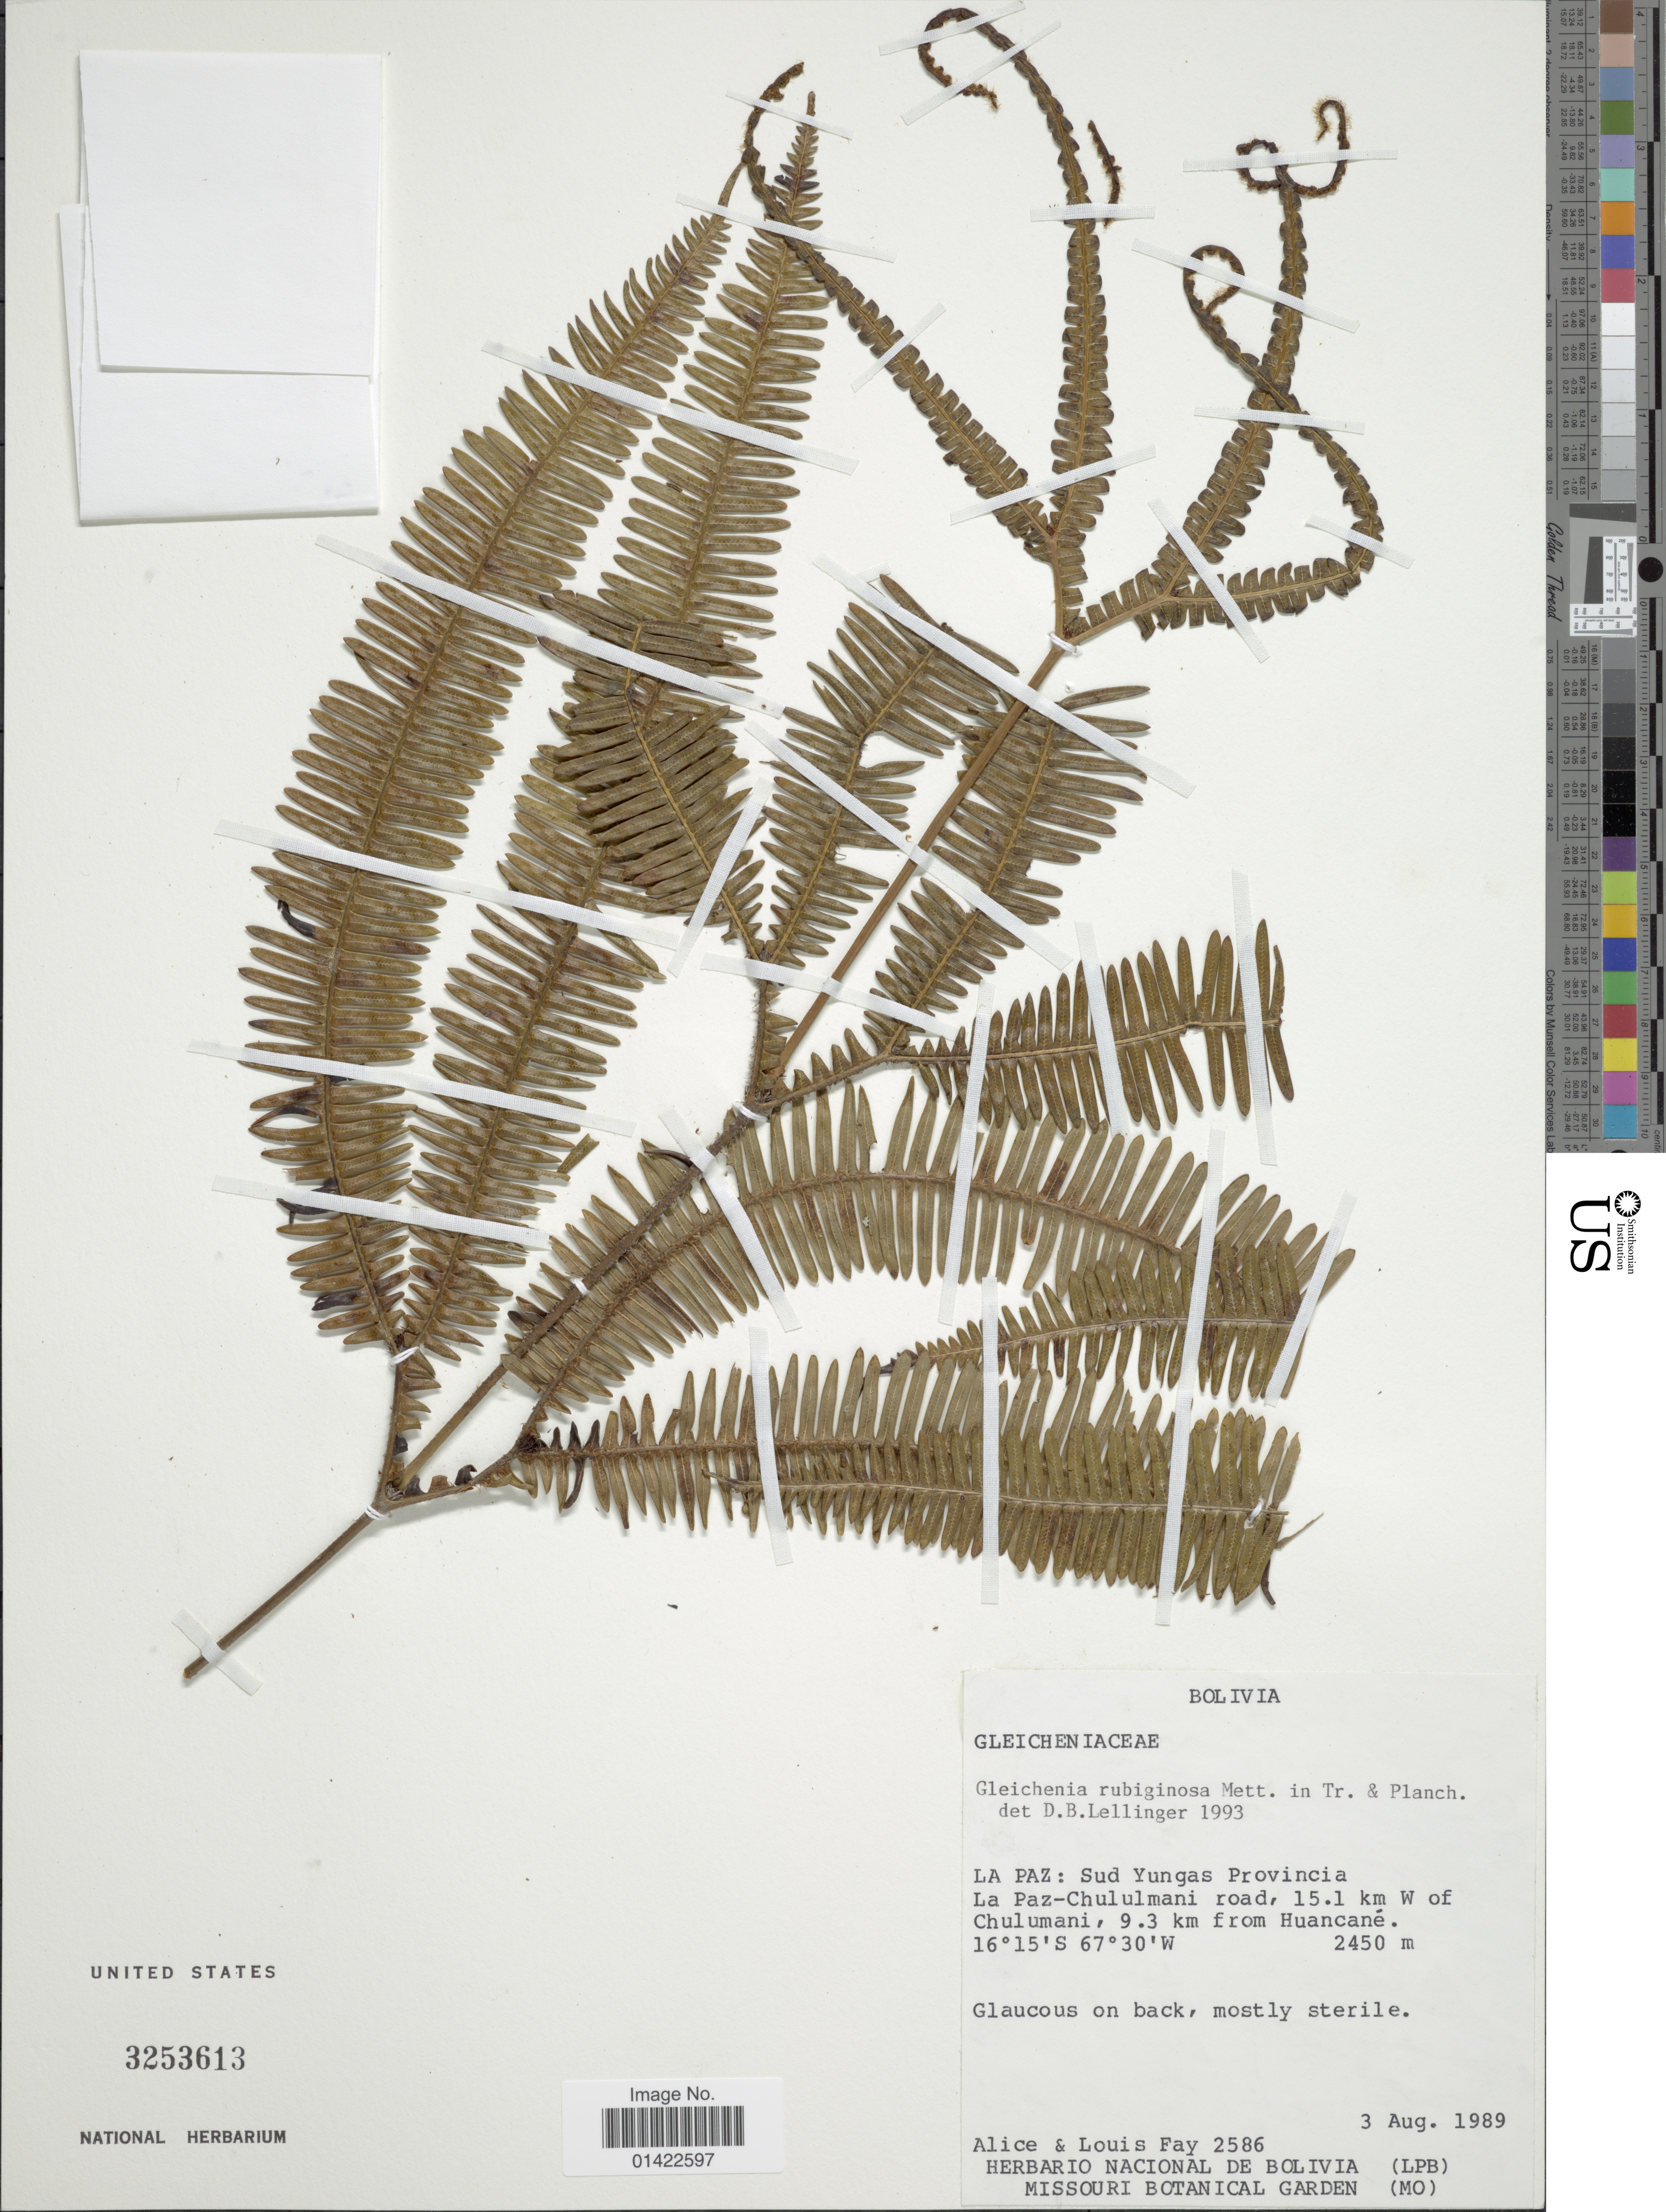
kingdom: Plantae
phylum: Tracheophyta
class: Polypodiopsida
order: Gleicheniales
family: Gleicheniaceae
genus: Sticherus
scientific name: Sticherus rubiginosus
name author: (Mett.) Nakai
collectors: A. Fay & L. Fay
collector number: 2586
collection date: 1989-08-03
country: Bolivia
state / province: La Paz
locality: Sud Yungas Provincia La Paz-Chululmani road, 15.1 km W of Chululmani, 9.3 km from Huancané.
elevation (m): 2450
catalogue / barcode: US 3253613